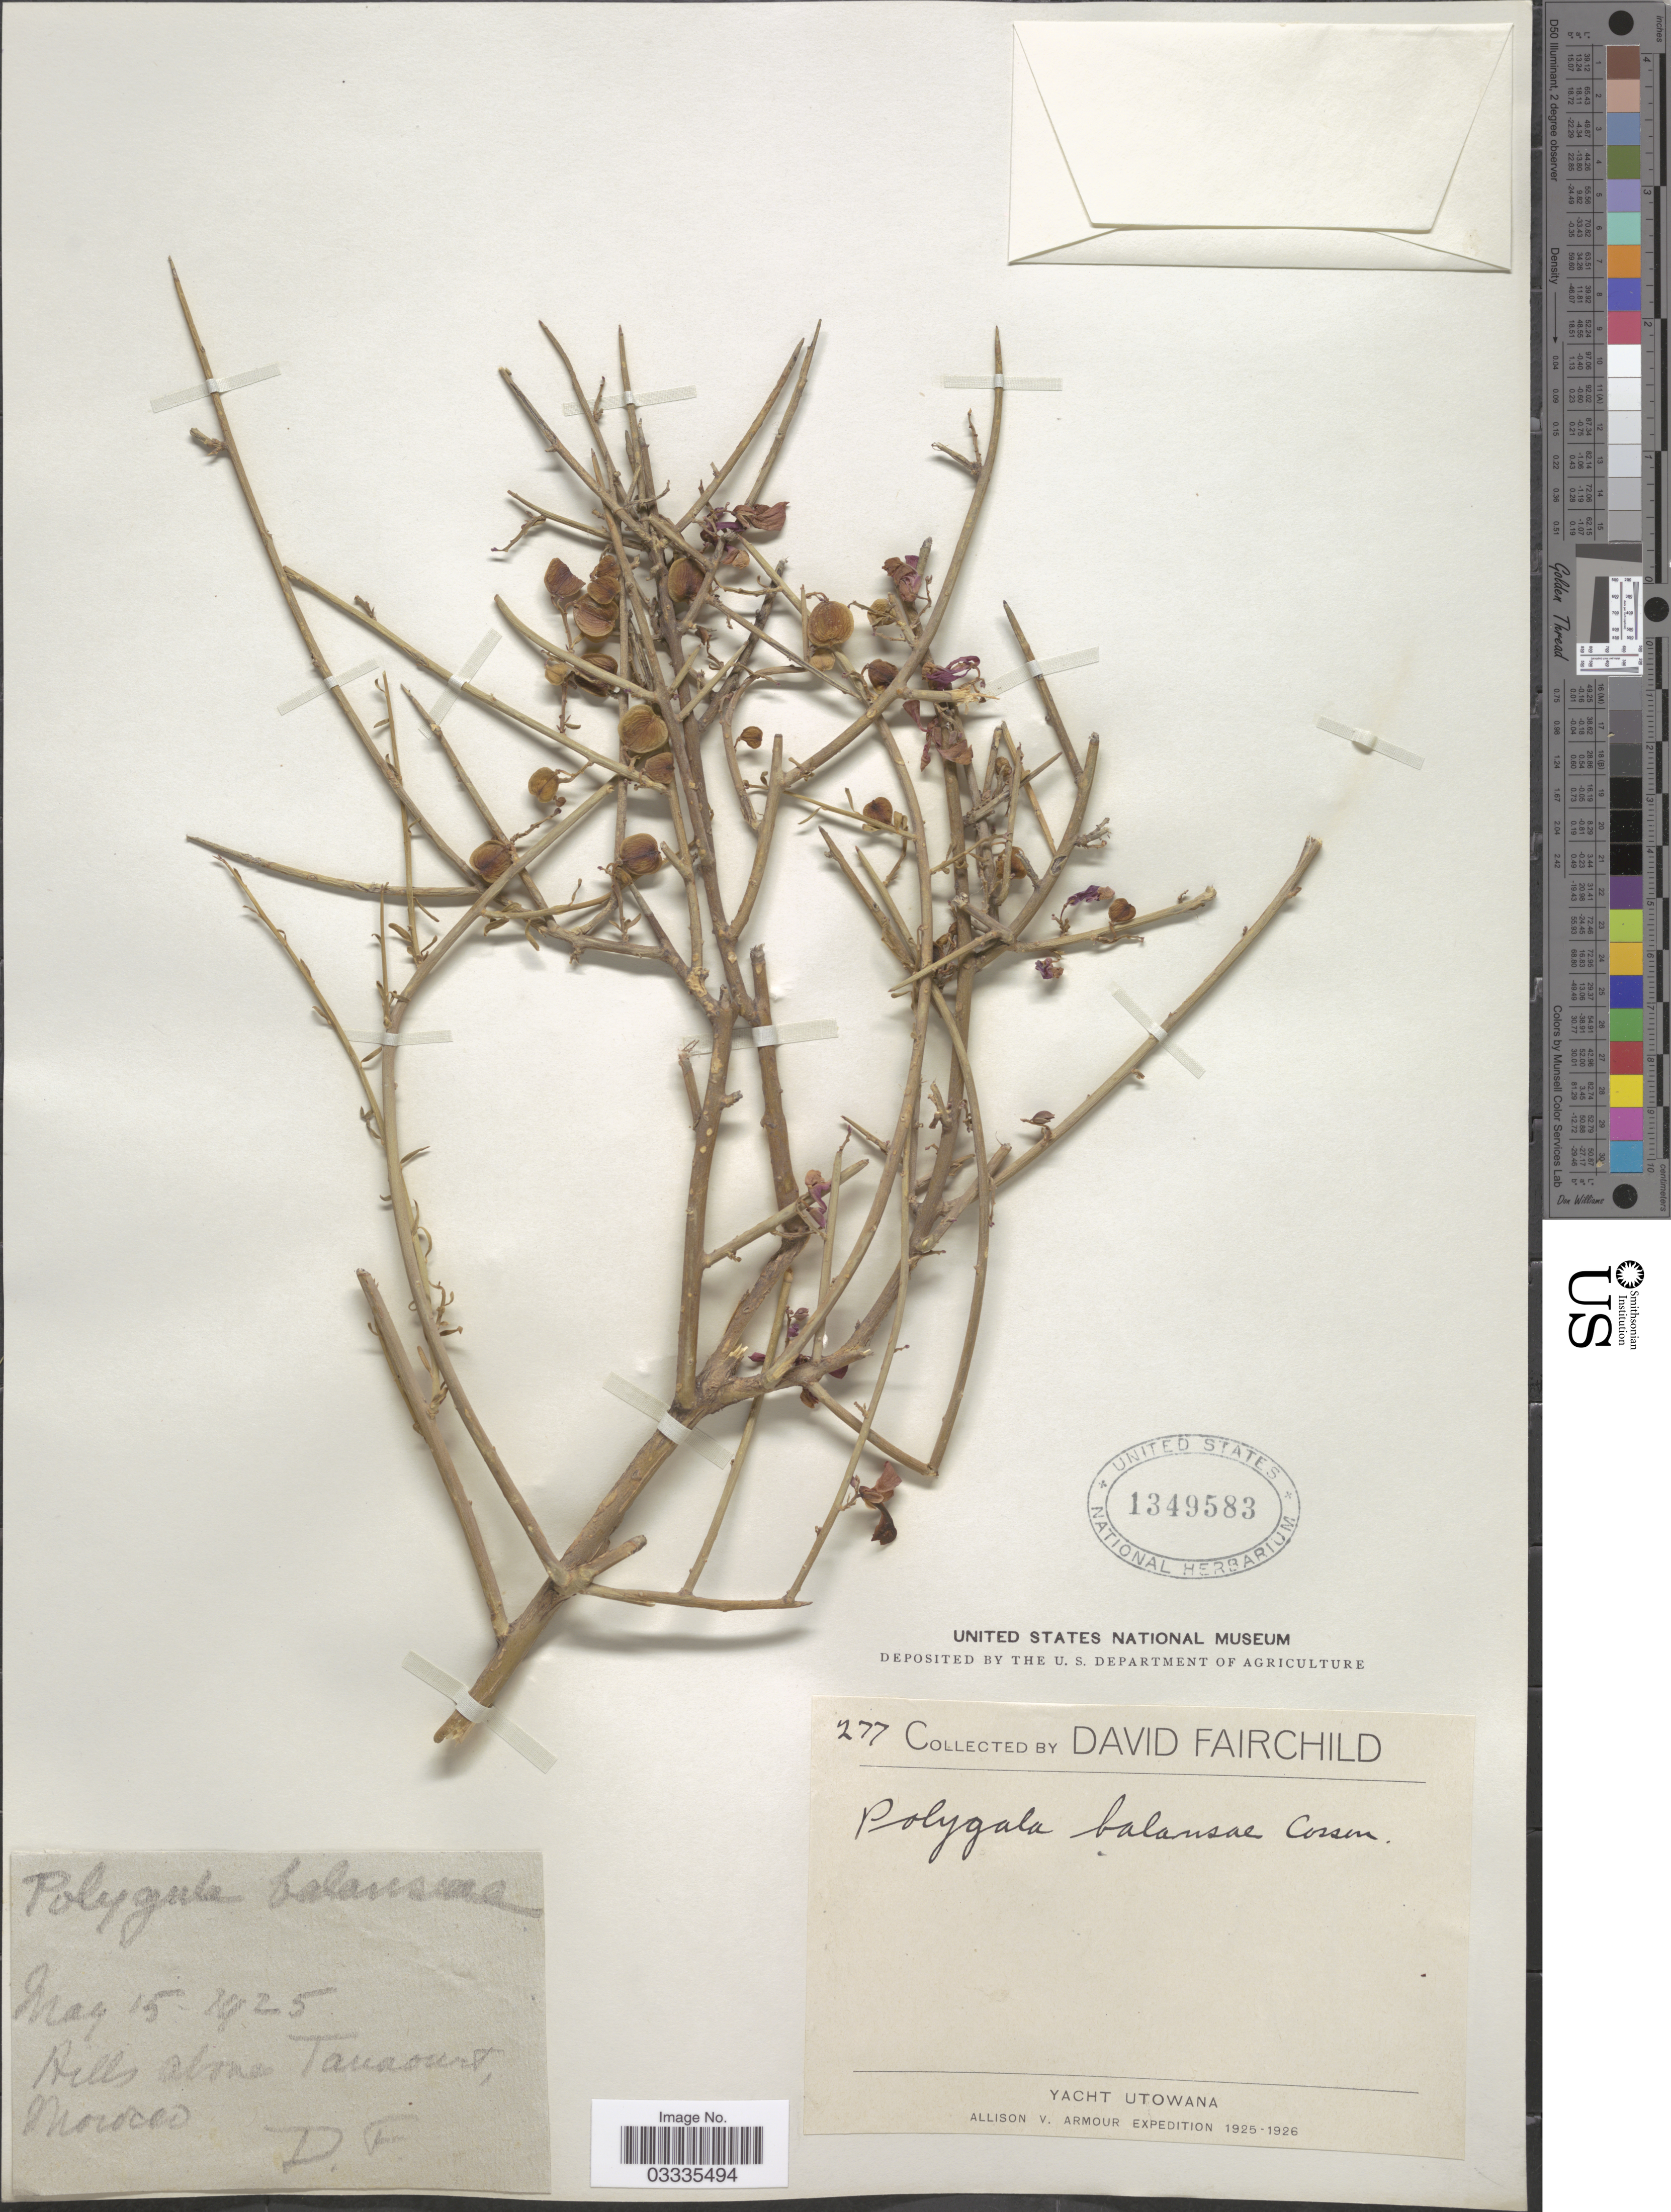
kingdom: Plantae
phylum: Tracheophyta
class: Magnoliopsida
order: Fabales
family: Polygalaceae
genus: Polygaloides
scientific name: Polygaloides balansae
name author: (Coss.) O. Schwarz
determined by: Strong, Mark T., (BOT), Smithsonian Institution - National Museum of Natural History (UNITED STATES)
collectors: D. Fairchild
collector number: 277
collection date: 1925-05-15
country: Morocco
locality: Yacht Utowana. [unsure placement] Hills above Tanaourt.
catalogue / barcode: US 1349583